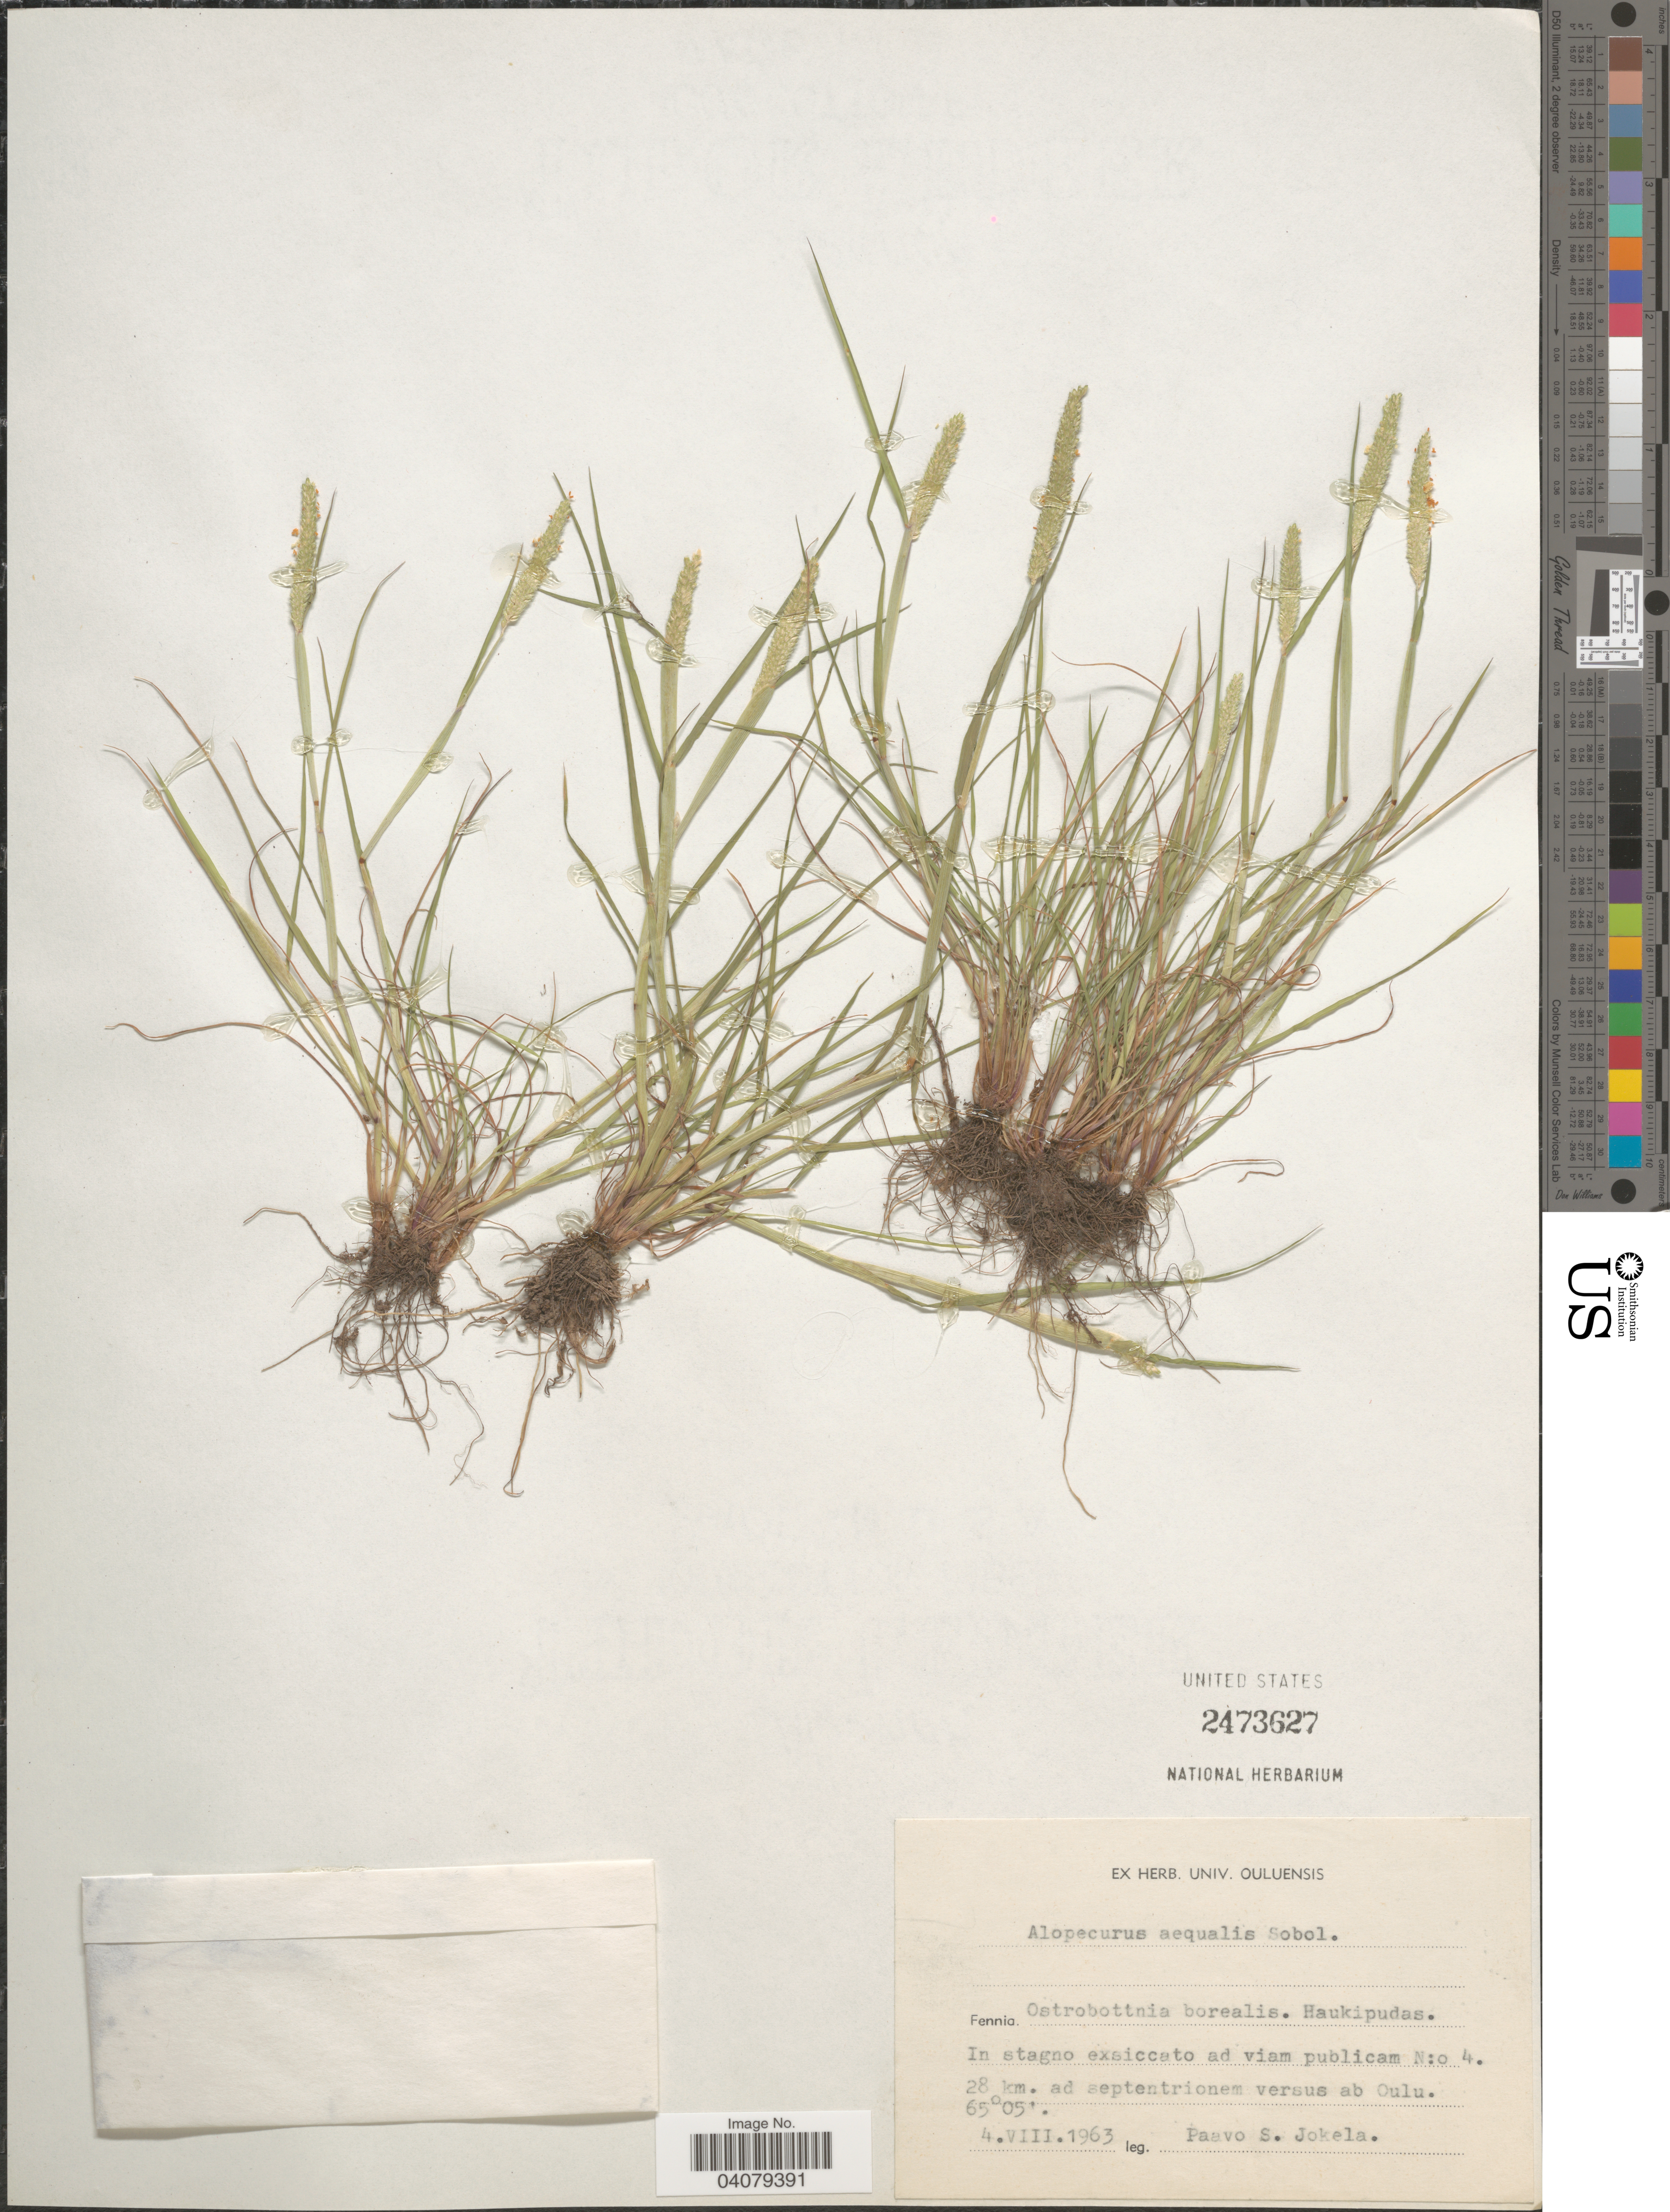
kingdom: Plantae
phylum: Tracheophyta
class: Liliopsida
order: Poales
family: Poaceae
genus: Alopecurus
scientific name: Alopecurus arundinaceus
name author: Poir.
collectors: P. Jokela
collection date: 1963-08-04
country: Finland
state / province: Pohjanmaa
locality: Ostrobottnia borealis. Haukipudas. In stago exsiccato ad viam publicam N:o 4. 28 km. ad septentrionem versus ab Oulu.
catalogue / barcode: US 2473627